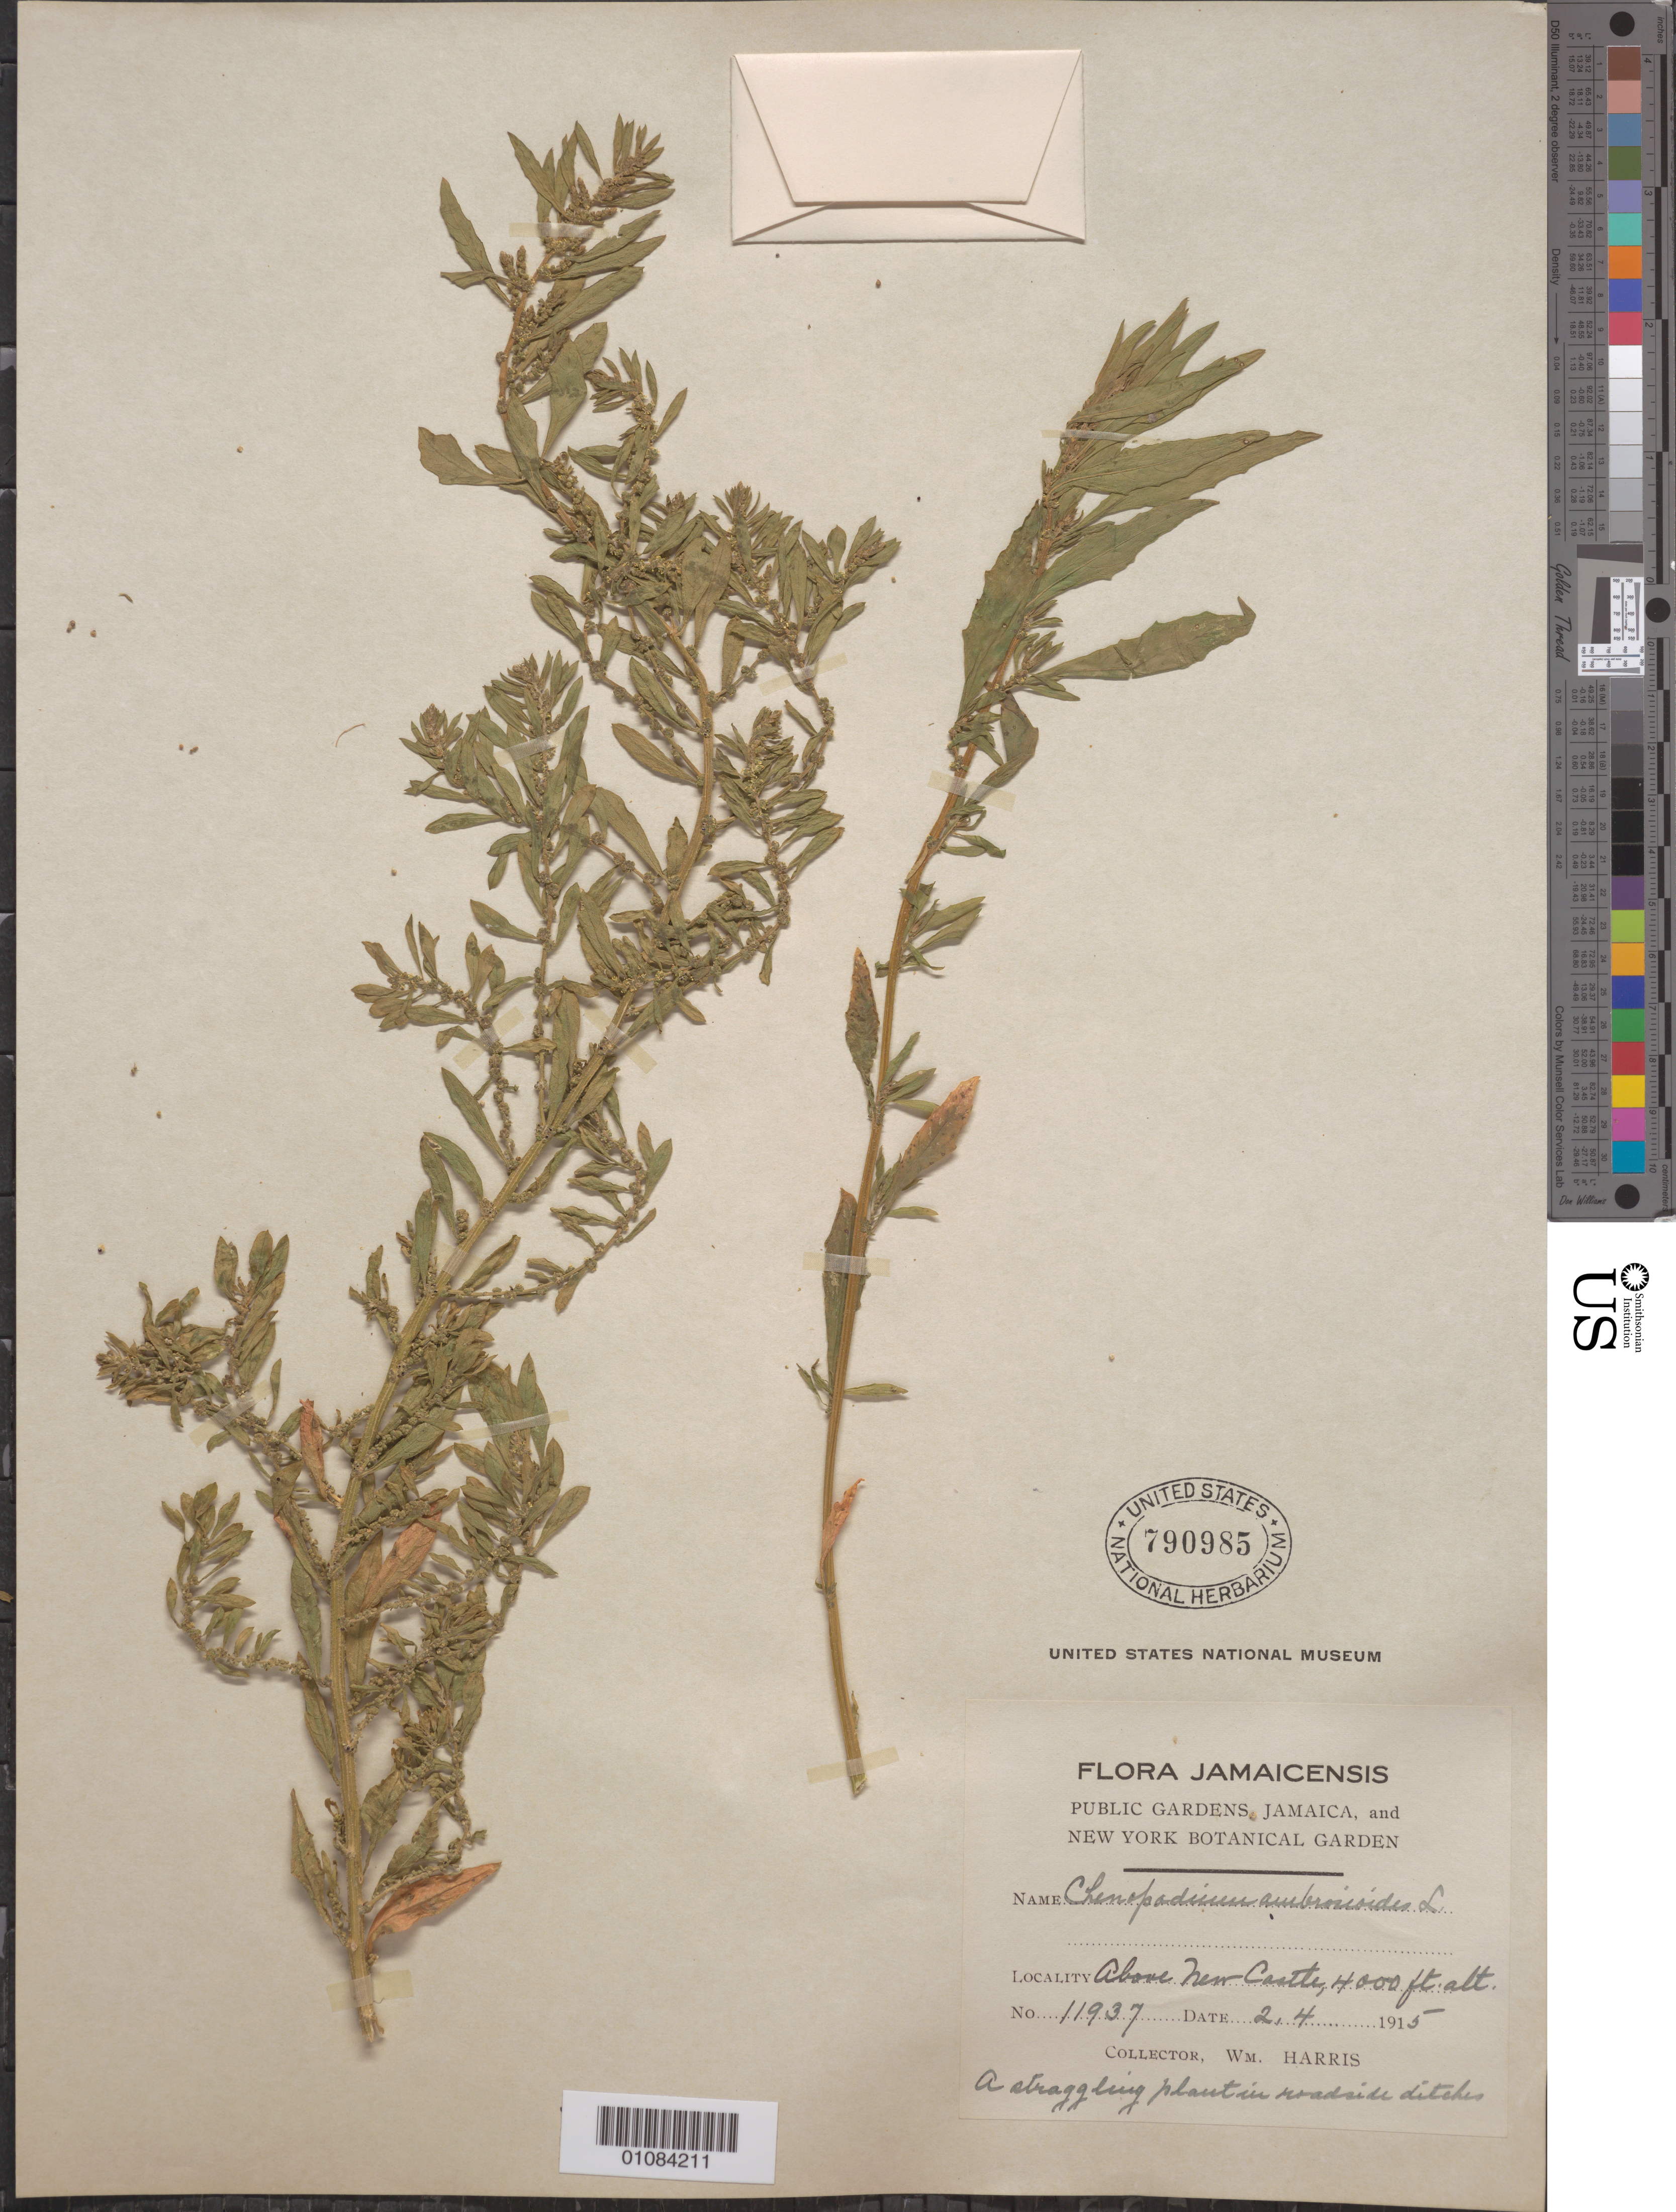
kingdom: Plantae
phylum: Tracheophyta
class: Magnoliopsida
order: Caryophyllales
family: Amaranthaceae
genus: Chenopodium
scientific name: Chenopodium ambrosioides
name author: L.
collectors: W. Harris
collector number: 11937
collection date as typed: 02 Apr 1915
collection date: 1915-04-02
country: Jamaica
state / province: Saint Andrew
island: Jamaica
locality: Above New Castle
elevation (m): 1219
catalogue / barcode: US 790985